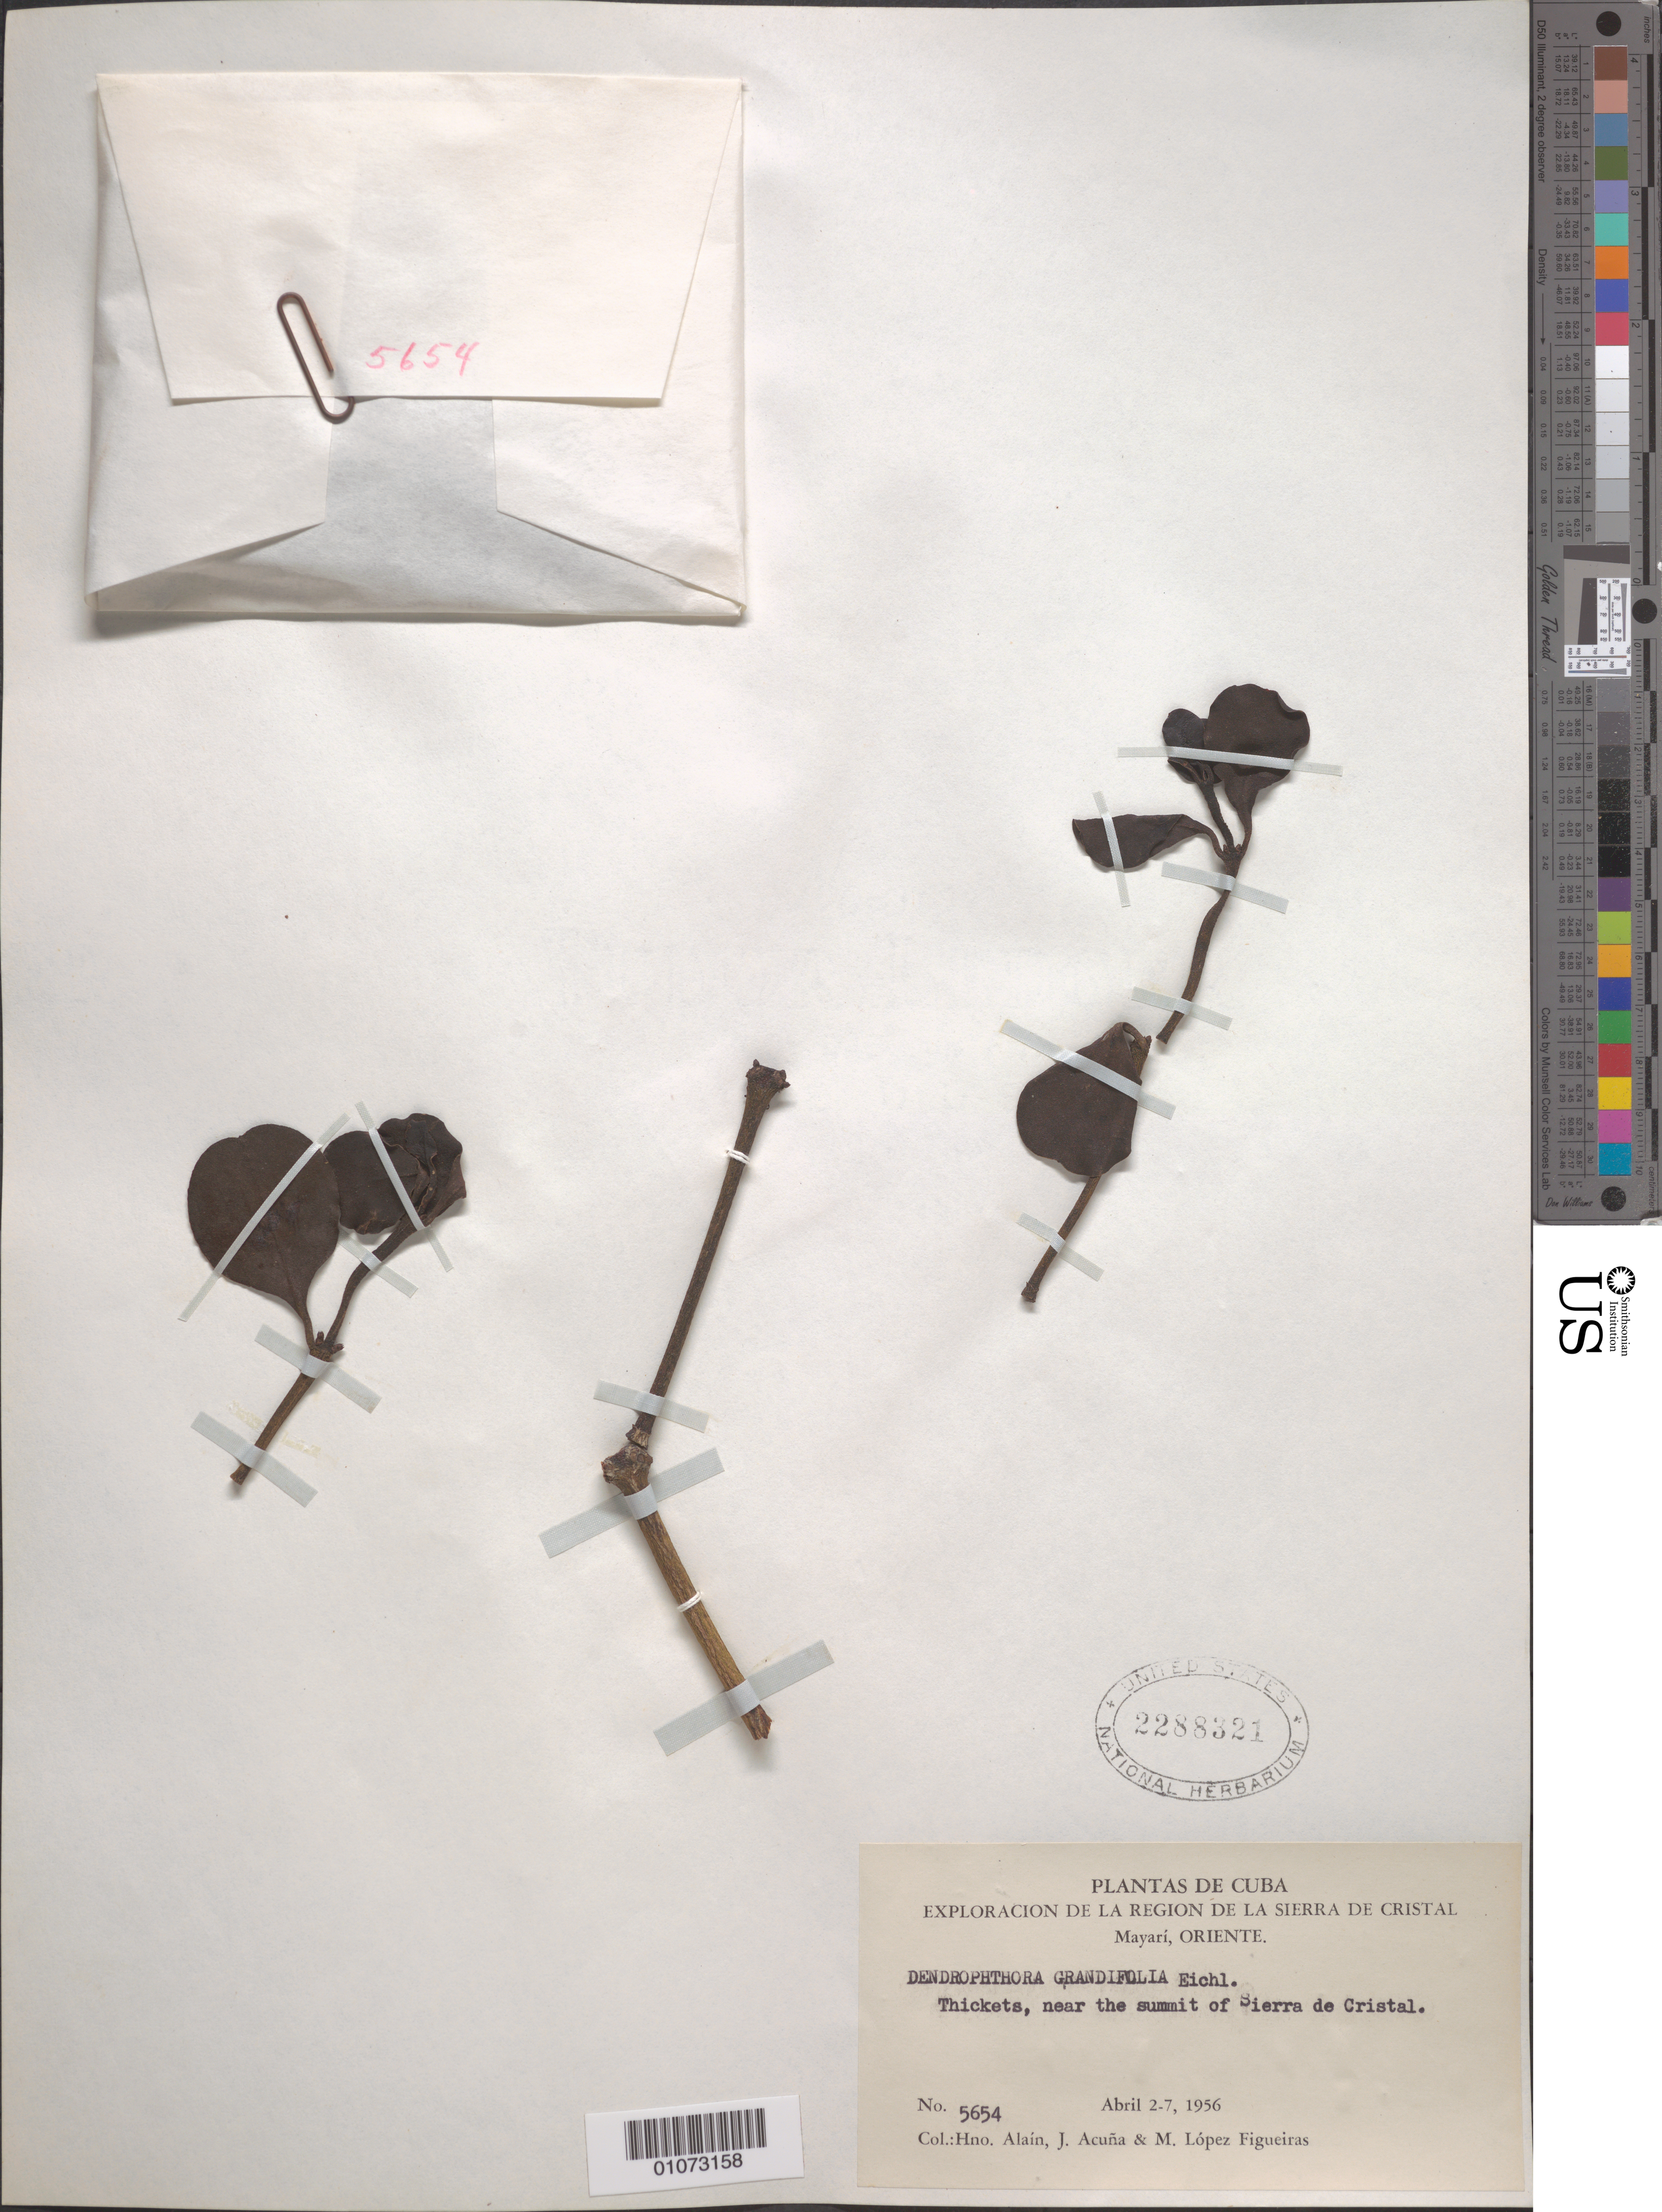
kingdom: Plantae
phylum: Tracheophyta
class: Magnoliopsida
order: Santalales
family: Viscaceae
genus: Dendrophthora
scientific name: Dendrophthora grandifolia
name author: Eichler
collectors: A. H. Liogier, J. Acuña & M. López Figueiras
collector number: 5654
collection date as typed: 02 Apr 1956 to 07 Apr 1956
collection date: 1956-04-02/1956-04-07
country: Cuba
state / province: Oriente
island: Cuba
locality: Mayari, Oriente Thickets, near the summit of Sierra de Cristal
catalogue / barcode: US 2288321